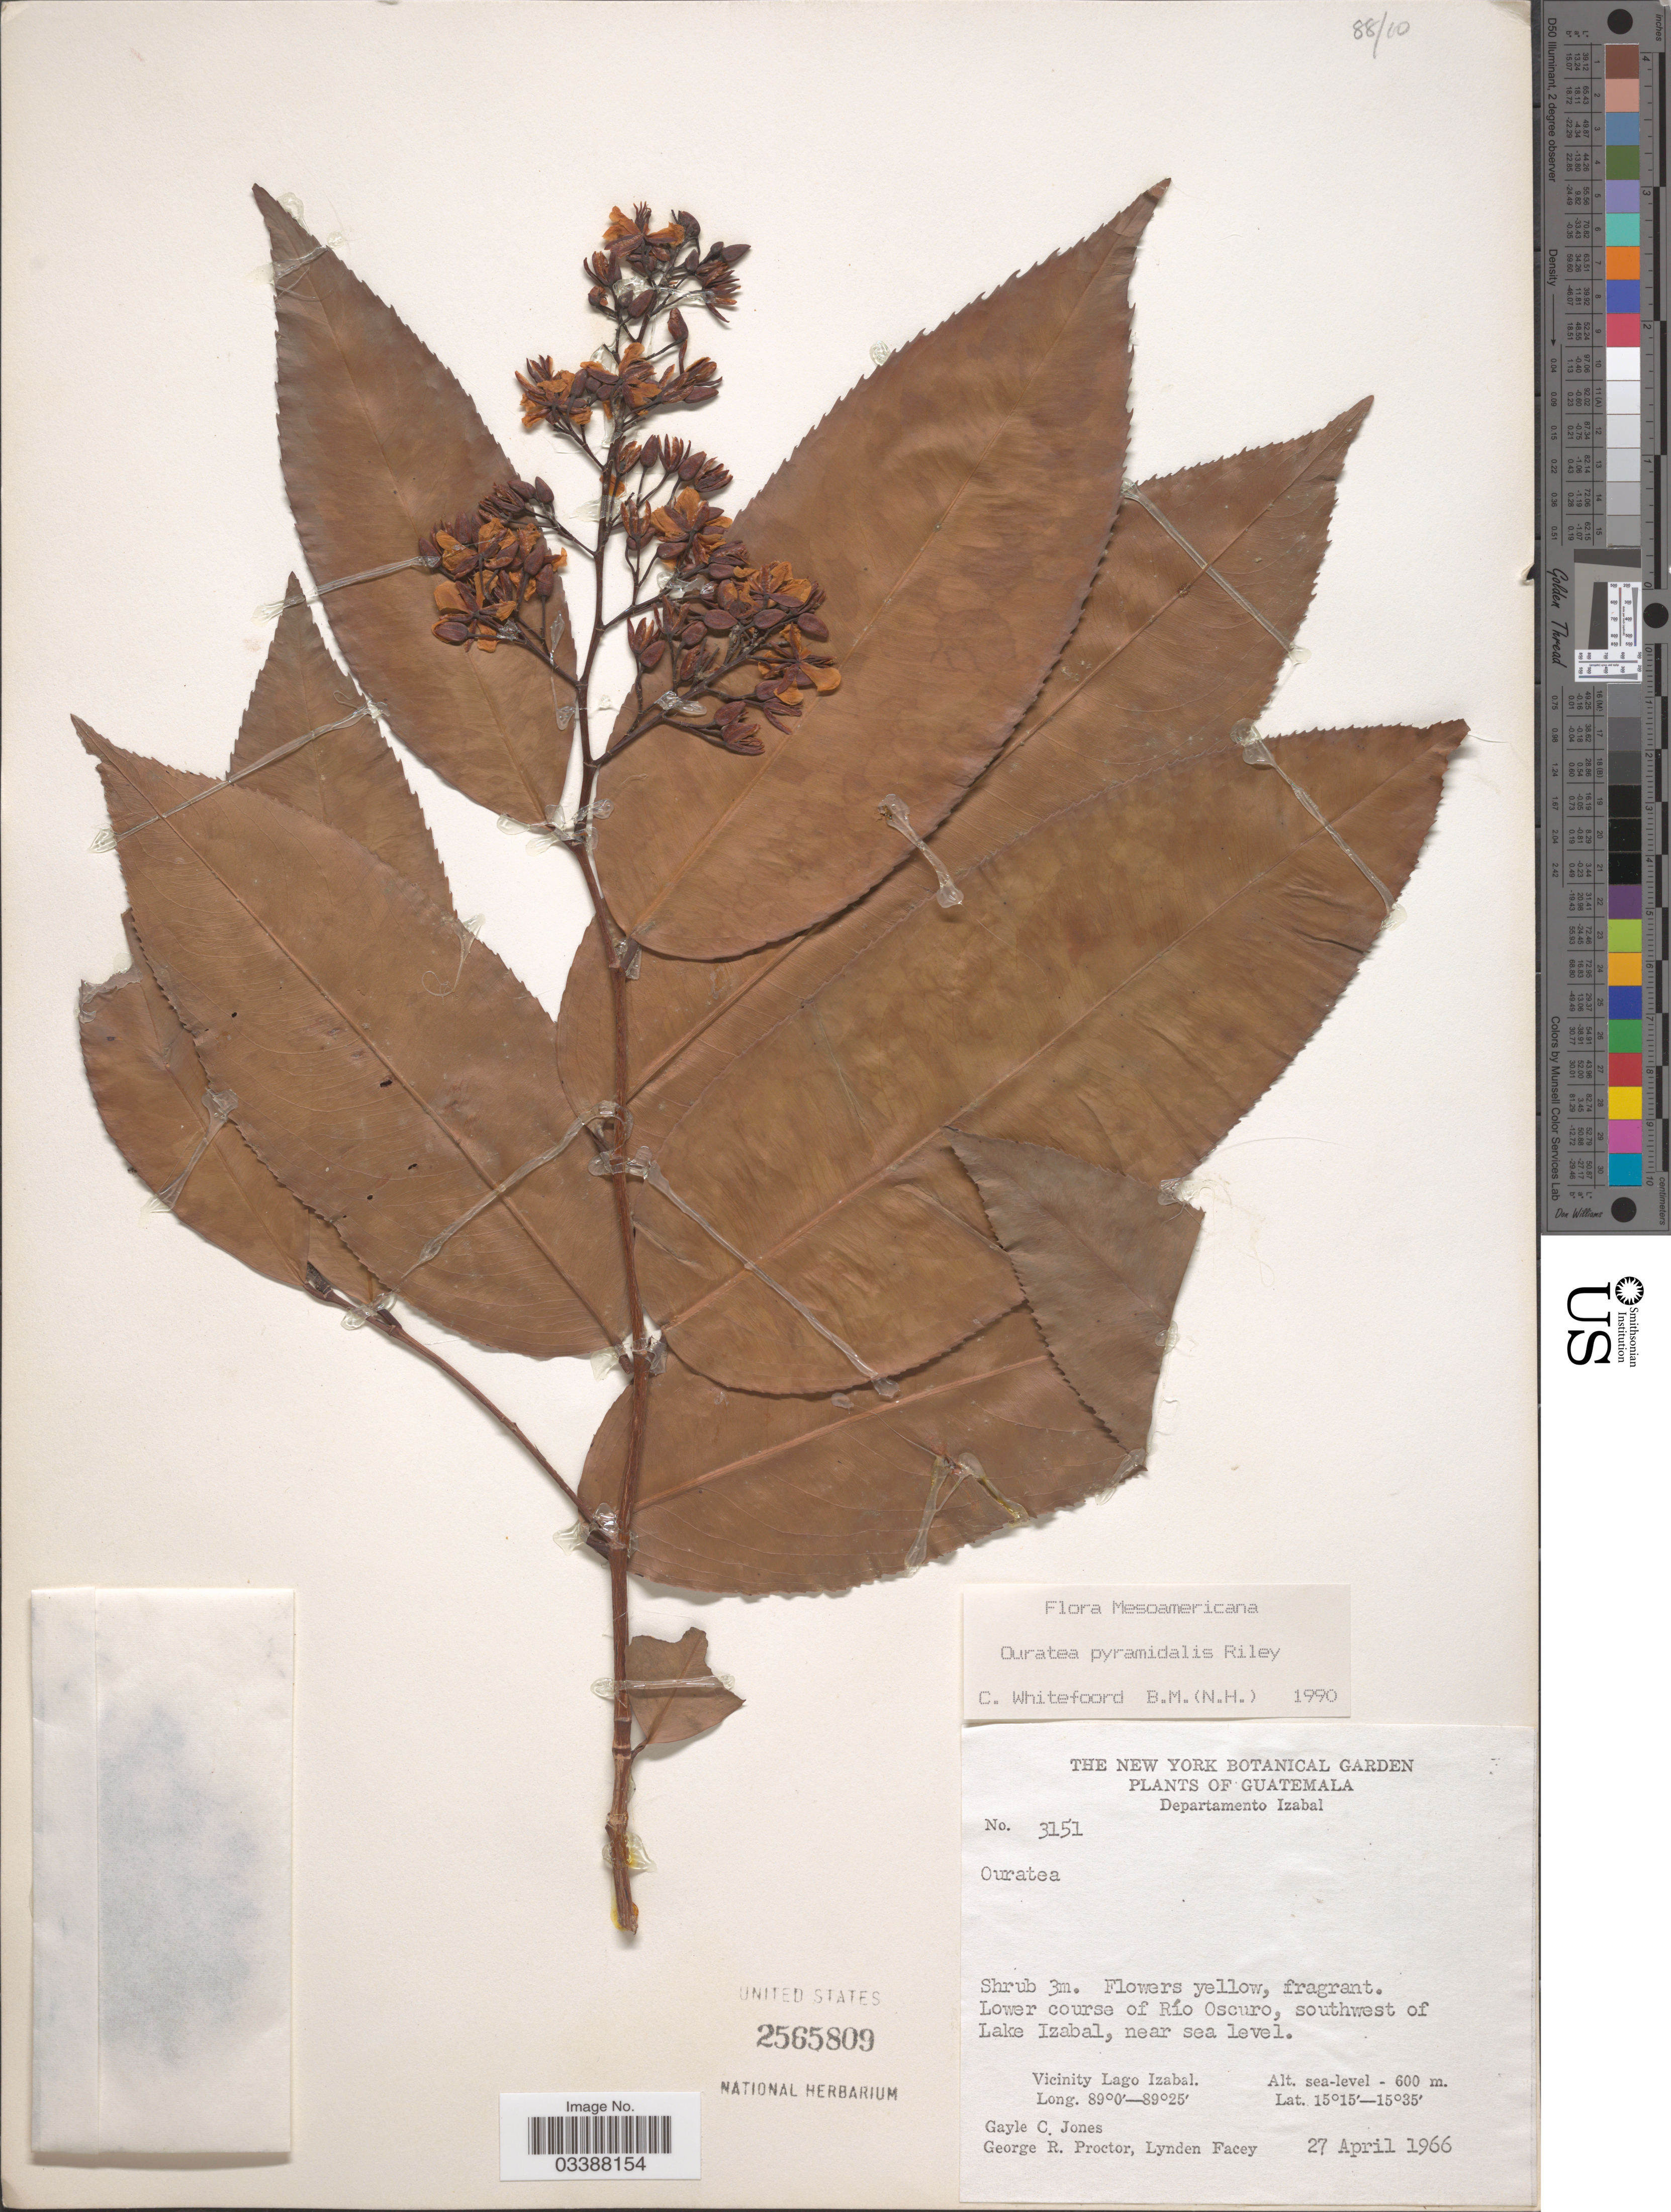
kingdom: Plantae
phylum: Tracheophyta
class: Magnoliopsida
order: Malpighiales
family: Ochnaceae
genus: Ouratea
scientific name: Ouratea pyramidalis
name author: L. Riley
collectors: G. C. Jones, G. Proctor & L. Facey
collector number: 3151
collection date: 1966-04-27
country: Guatemala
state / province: Izabal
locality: Departamento Izabal. Lower course of Río Oscuro, southwest of Lake Izabal, near sea level. Vicinity of Lago Izabal.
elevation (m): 0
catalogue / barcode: US 2565809